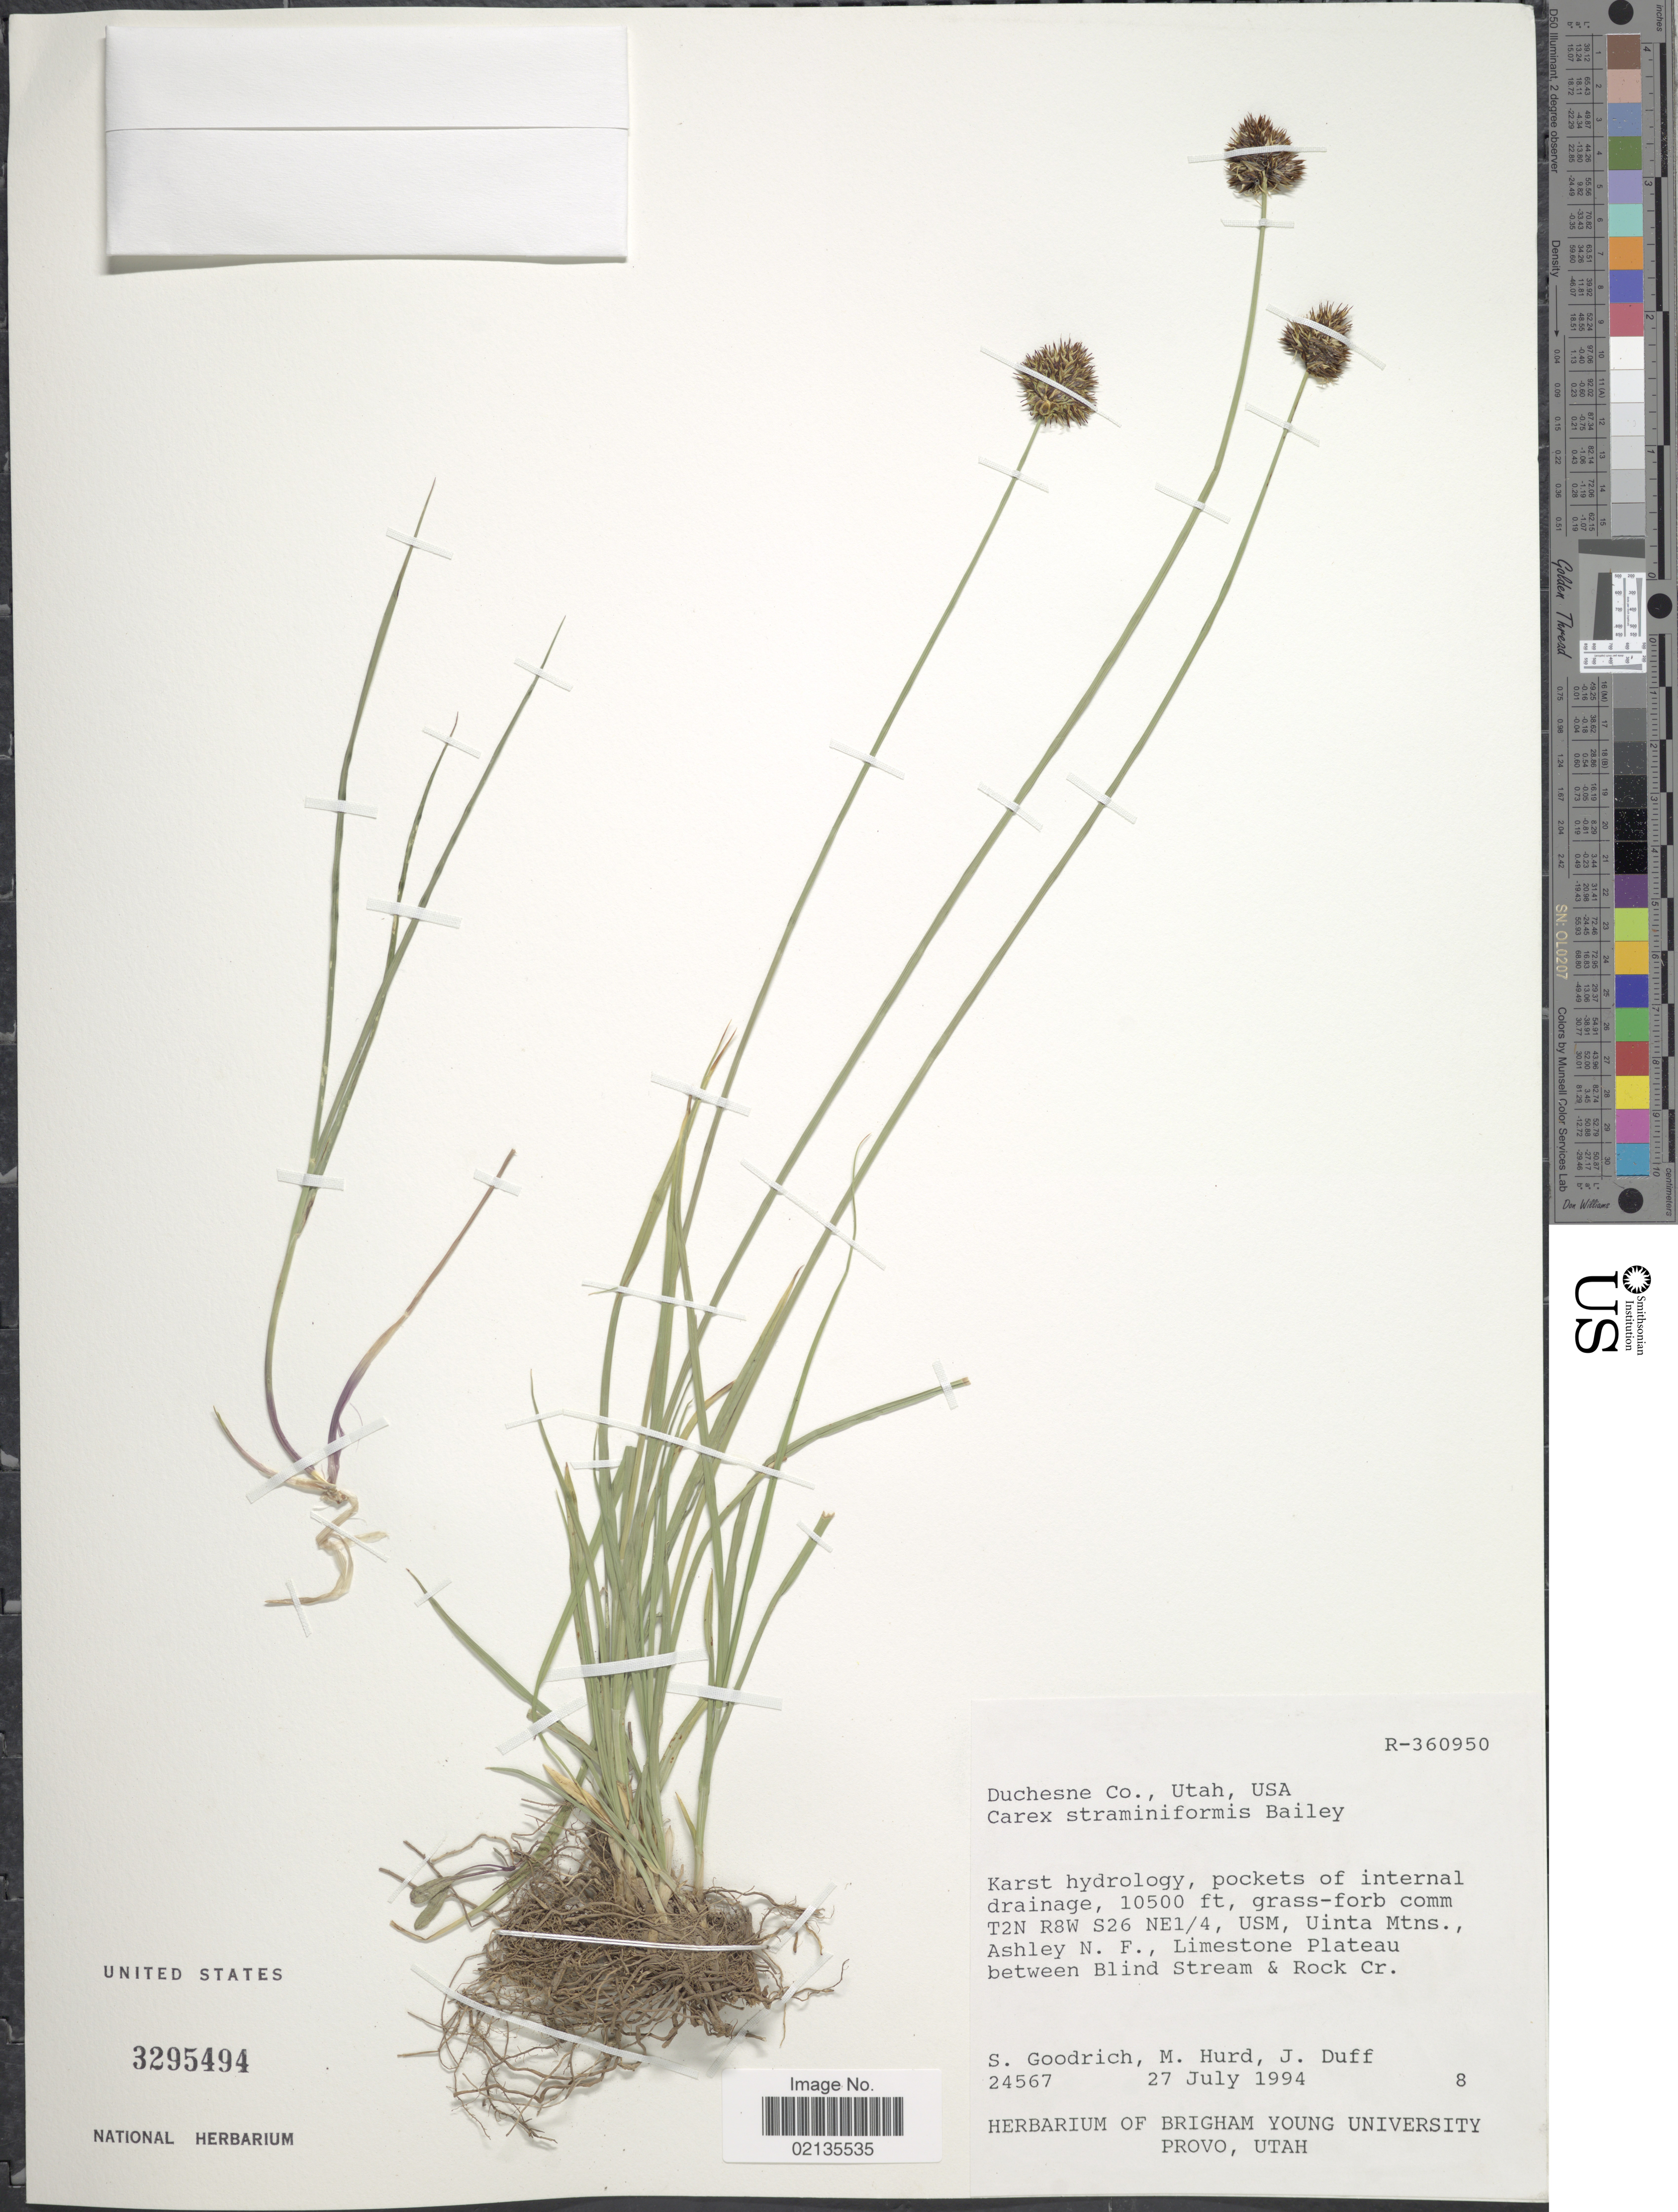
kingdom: Plantae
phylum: Tracheophyta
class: Liliopsida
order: Poales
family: Cyperaceae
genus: Carex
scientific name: Carex straminiformis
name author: L.H. Bailey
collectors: S. Goodrich, M. Hurd & J. Duff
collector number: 24567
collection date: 1994-07-27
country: United States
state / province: Utah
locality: Duchesne Co., T2N R8W S26 NE1/4, USM, Uinta Mtns., Ashley N>F., Limestone Plateau between Blind Stream & Rock Cr.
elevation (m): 3200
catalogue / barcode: US 3295494